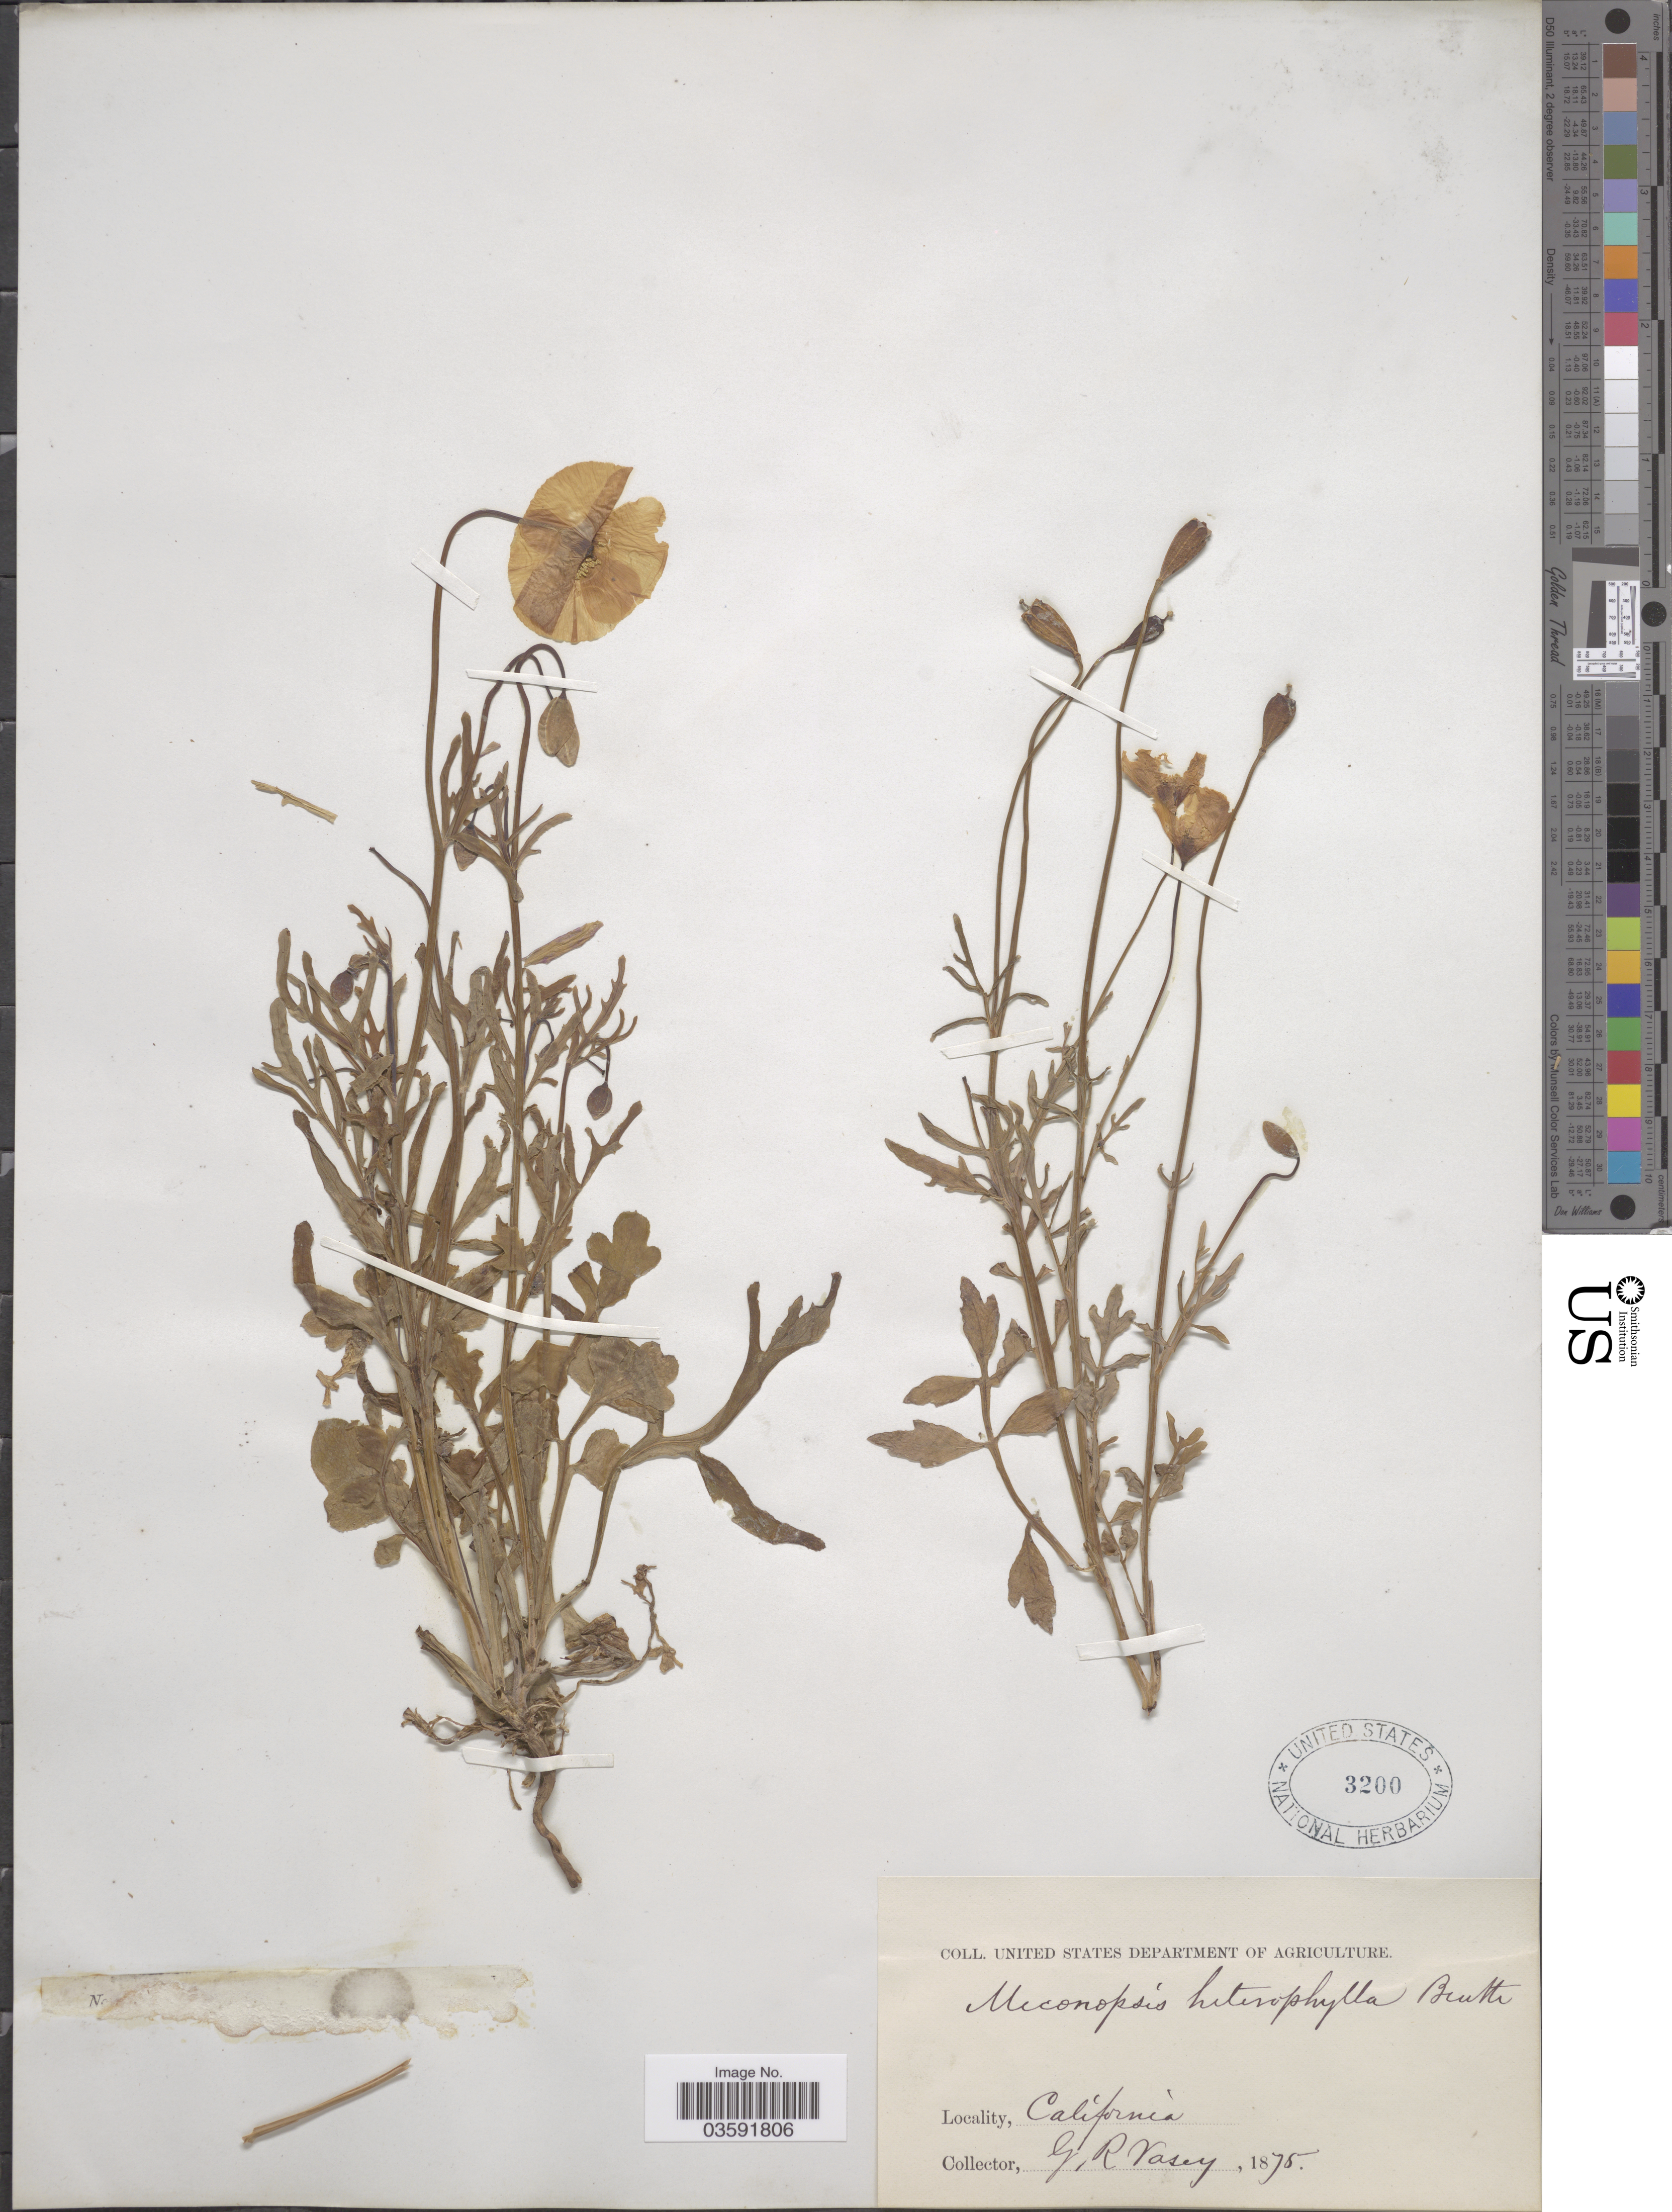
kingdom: Plantae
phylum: Tracheophyta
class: Magnoliopsida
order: Ranunculales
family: Papaveraceae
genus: Papaver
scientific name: Papaver heterophyllum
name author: (Benth.) Greene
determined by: Strong, M. T., (US), Smithsonian Institution - National Museum of Natural History (UNITED STATES)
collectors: G. R. Vasey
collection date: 1875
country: United States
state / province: California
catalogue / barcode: US 3200